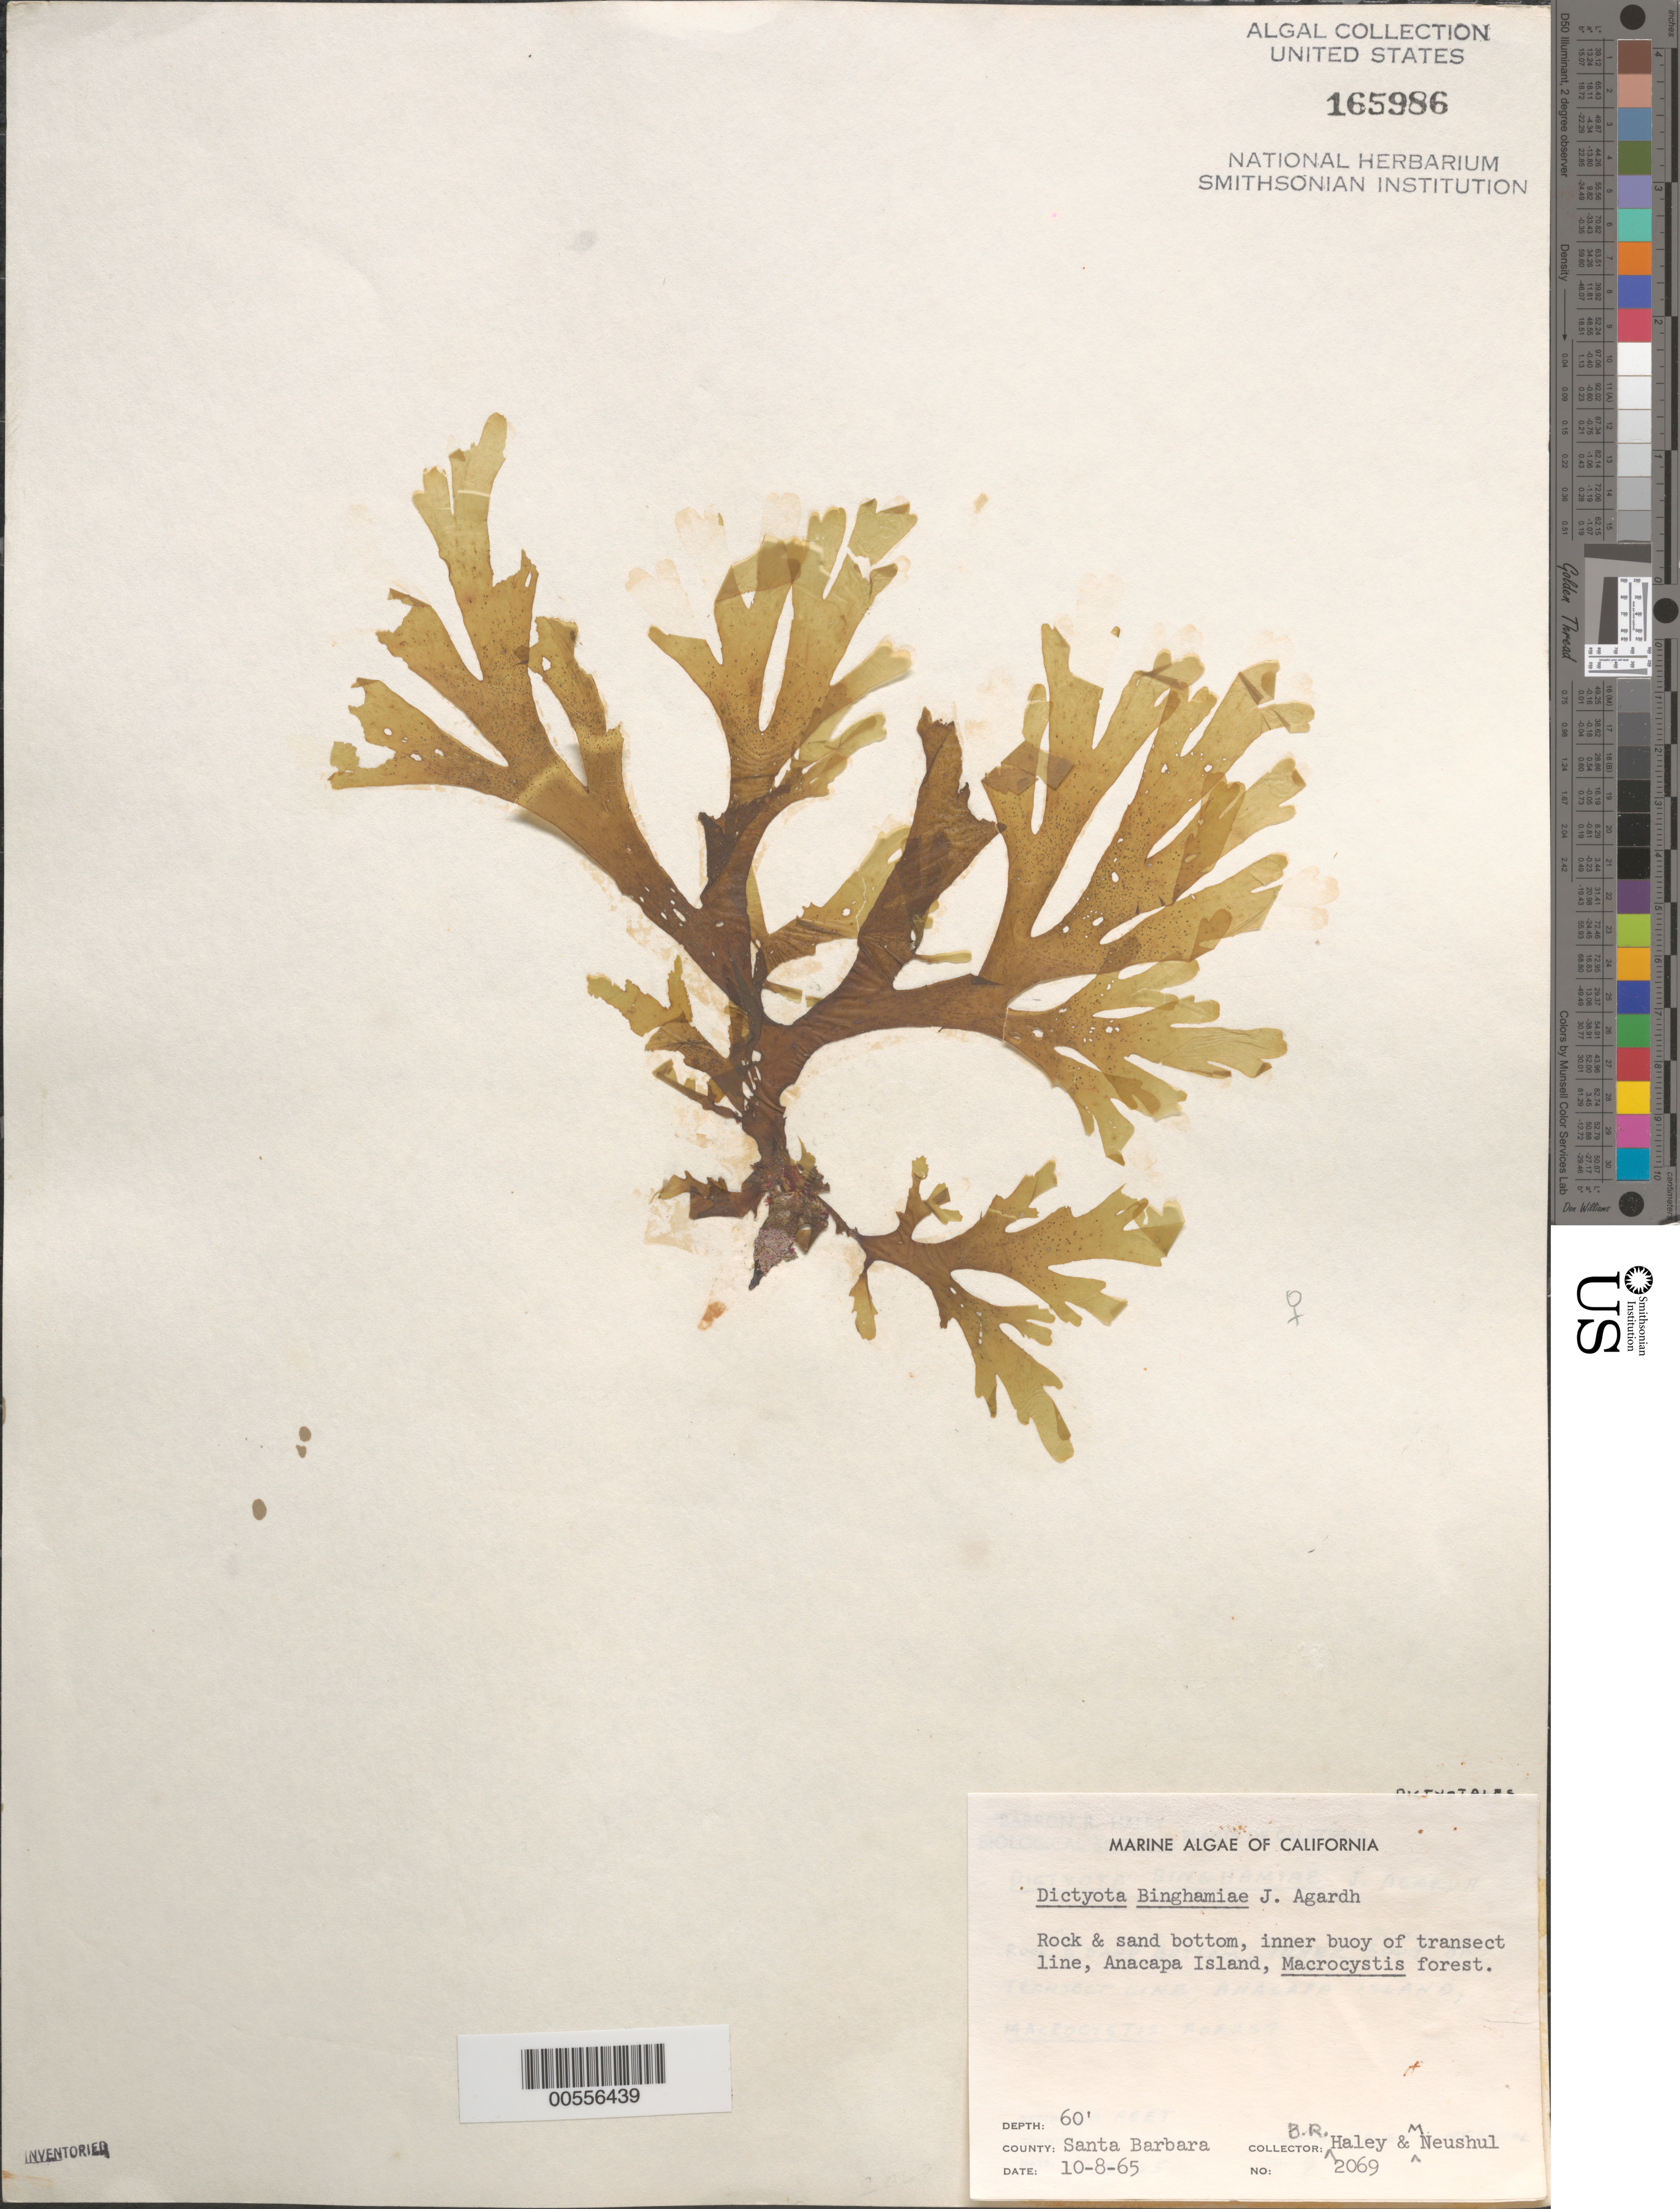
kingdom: Chromista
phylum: Ochrophyta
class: Phaeophyceae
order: Dictyotales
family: Dictyotaceae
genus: Dictyota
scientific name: Dictyota binghamiae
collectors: M. Neushul & B. Haley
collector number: Neushul 2069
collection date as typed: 08 Oct 1965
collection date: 1965-10-08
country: United States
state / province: California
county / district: Ventura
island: Anacapa Island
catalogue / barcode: US 165986